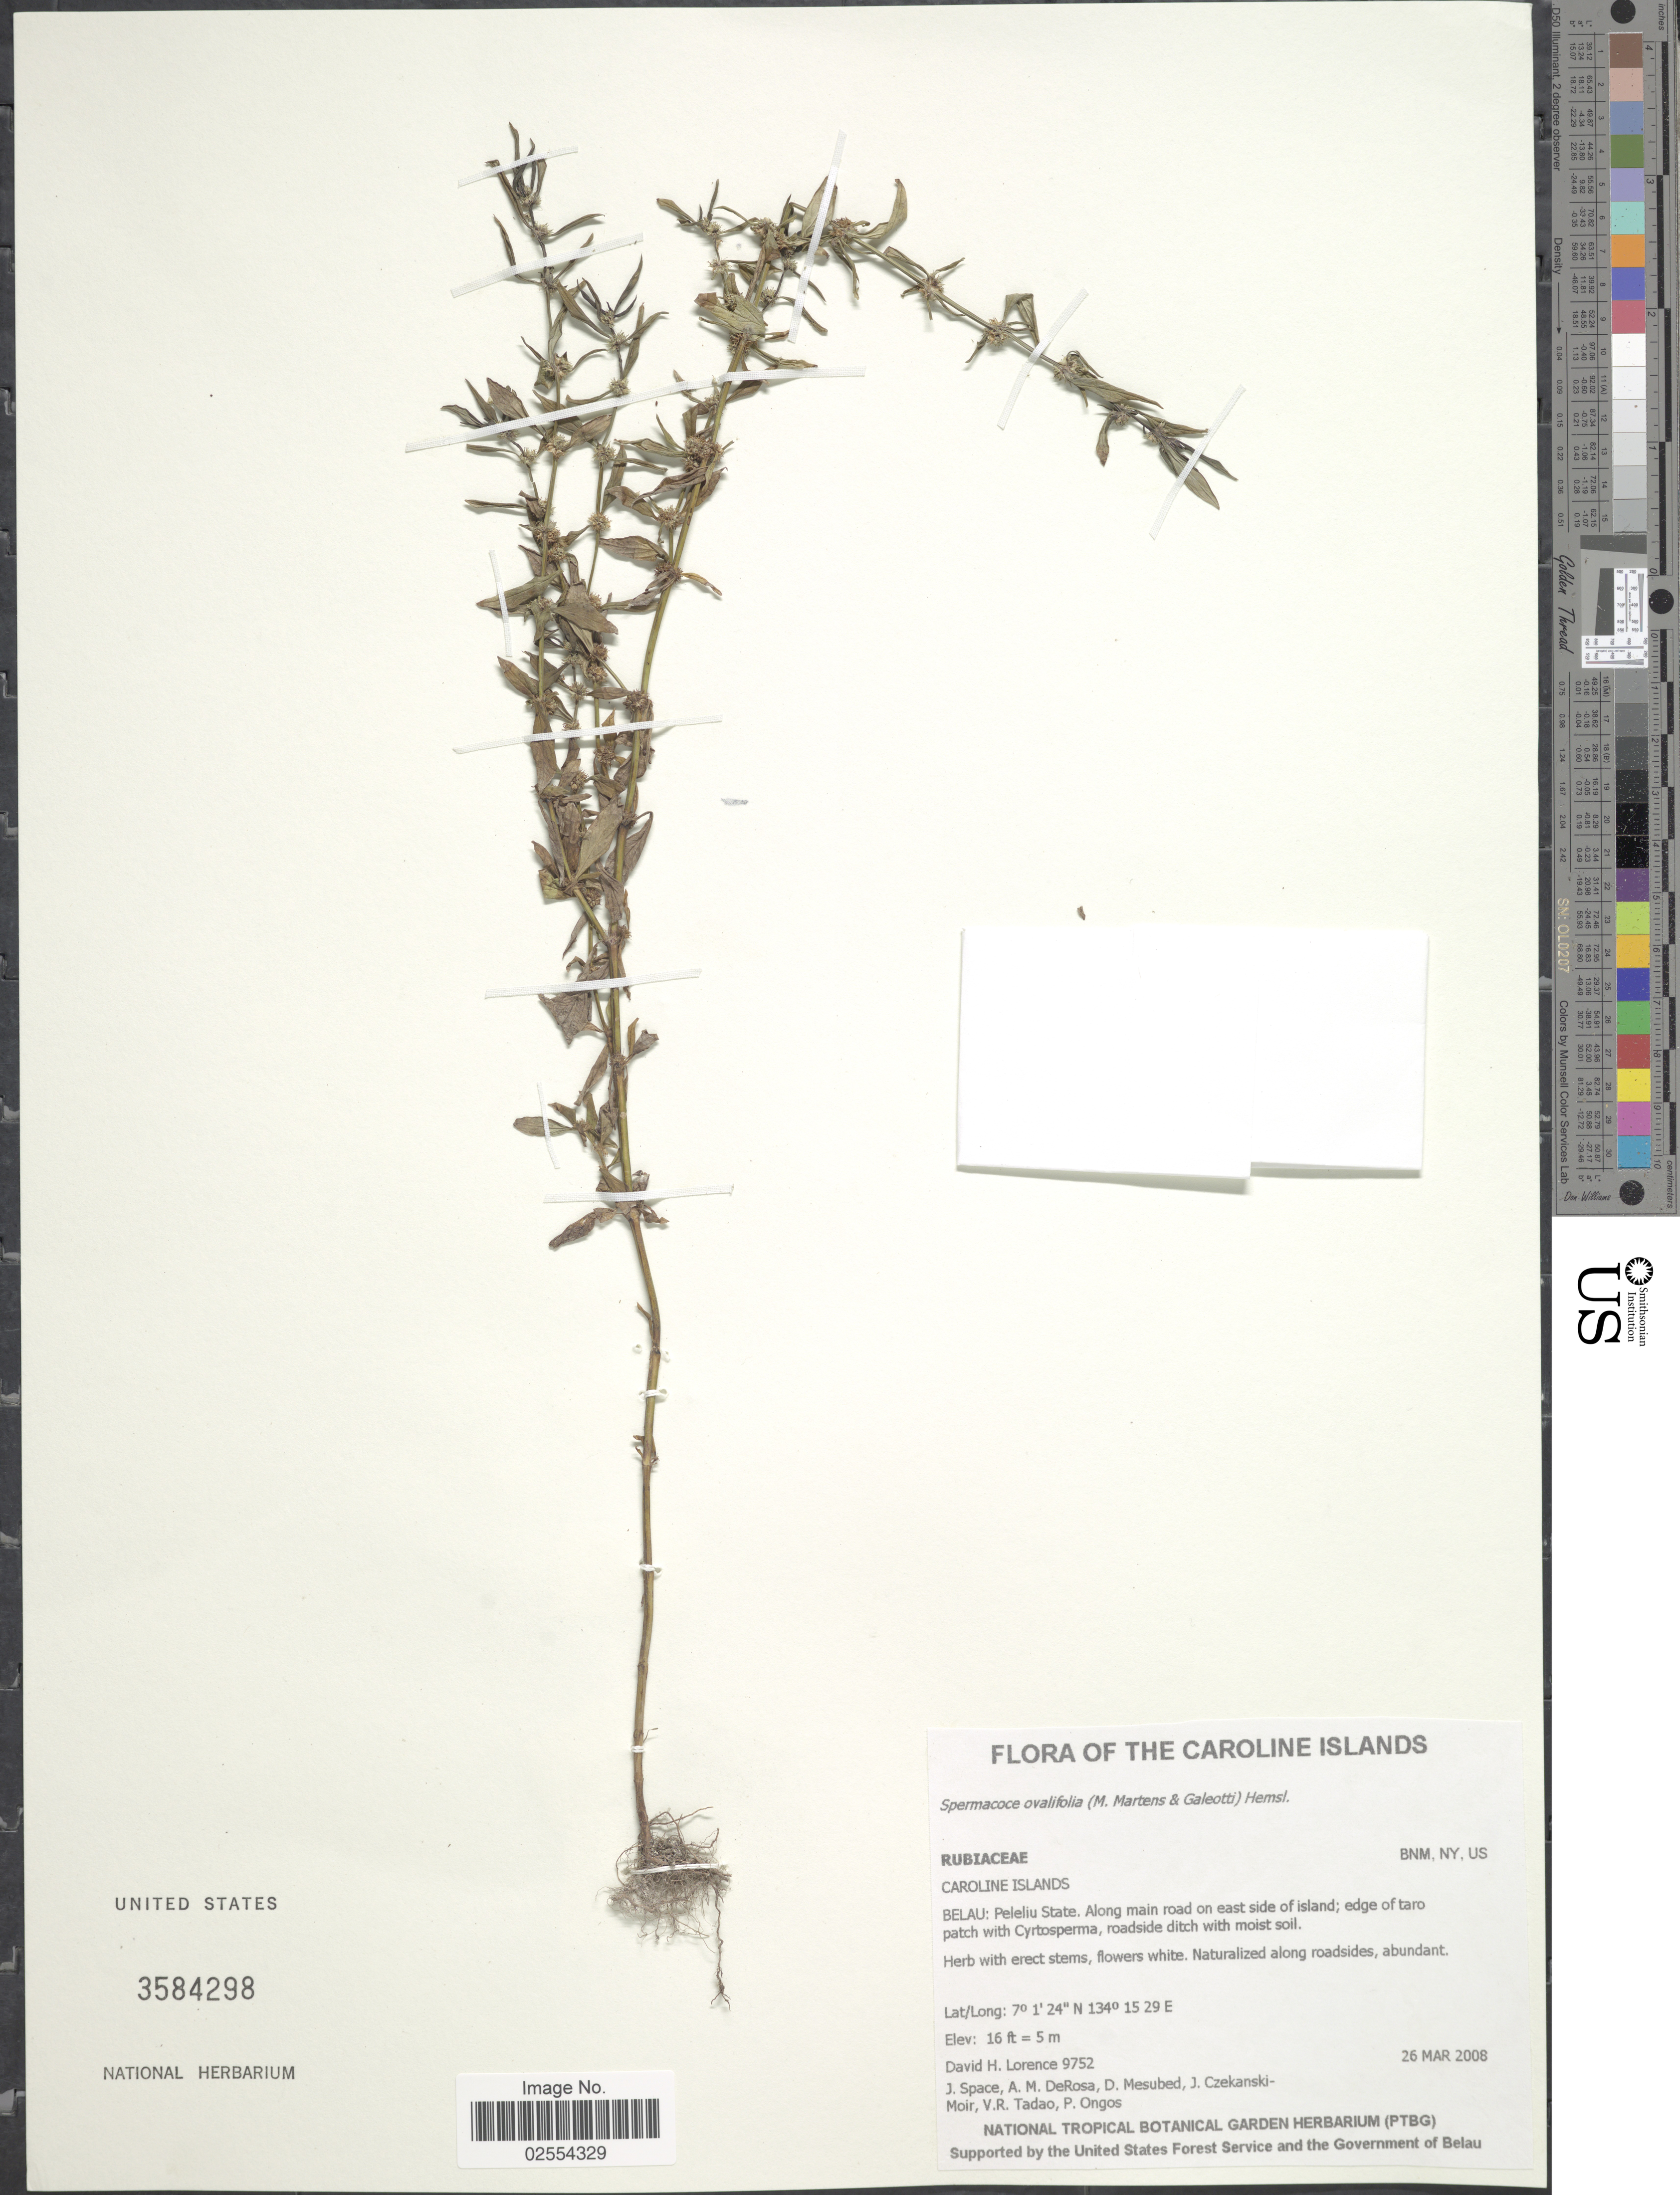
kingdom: Plantae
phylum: Tracheophyta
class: Magnoliopsida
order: Gentianales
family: Rubiaceae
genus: Spermacoce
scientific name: Spermacoce ovalifolia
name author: (M. Martens & Galeotti) Hemsl.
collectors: D. Lorence, J. Space, A. DeRosa, D. Mesubed & et al.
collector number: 9752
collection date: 2008-03-26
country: Palau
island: Beliliou [Peleliu]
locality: Peleliu State, Along main road on east side of island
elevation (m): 5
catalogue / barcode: US 3584298